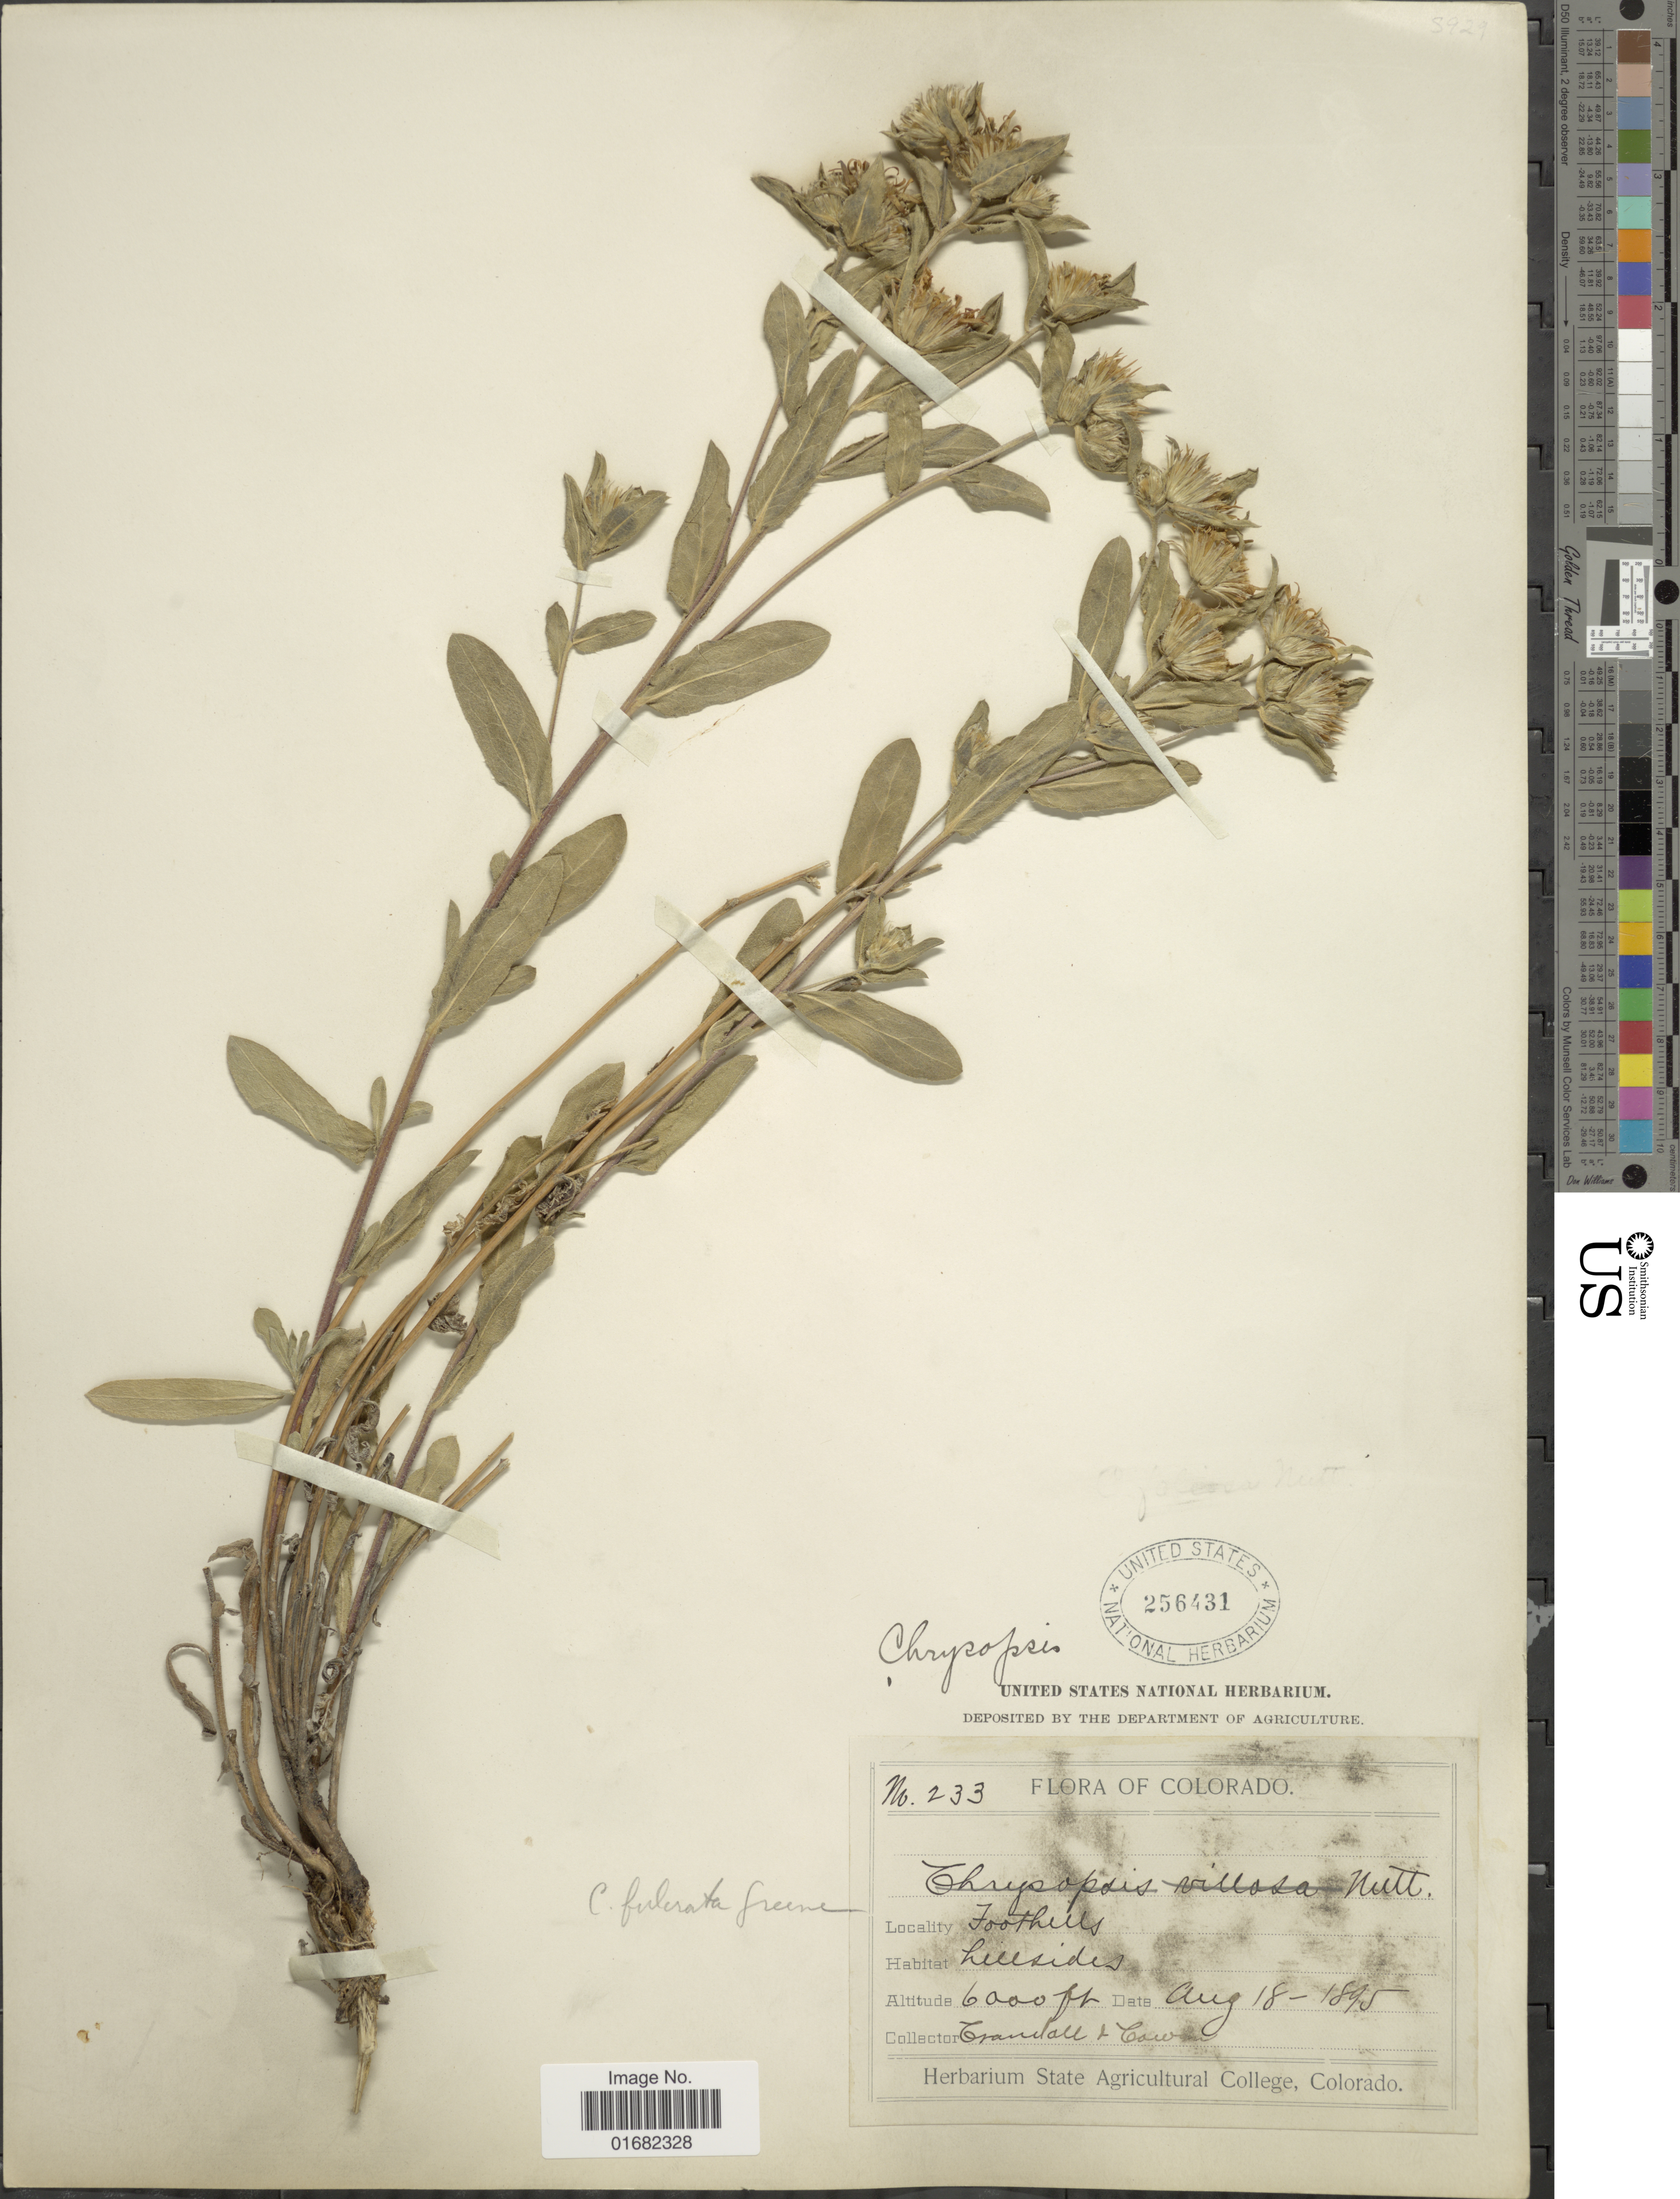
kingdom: Plantae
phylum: Tracheophyta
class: Magnoliopsida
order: Asterales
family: Asteraceae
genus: Heterotheca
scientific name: Heterotheca fulcrata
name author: (Greene) Shinners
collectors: -. Crandall & -. Cowen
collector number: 233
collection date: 1895-08-18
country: United States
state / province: Colorado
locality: Foothills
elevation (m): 1829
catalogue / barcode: US 256431